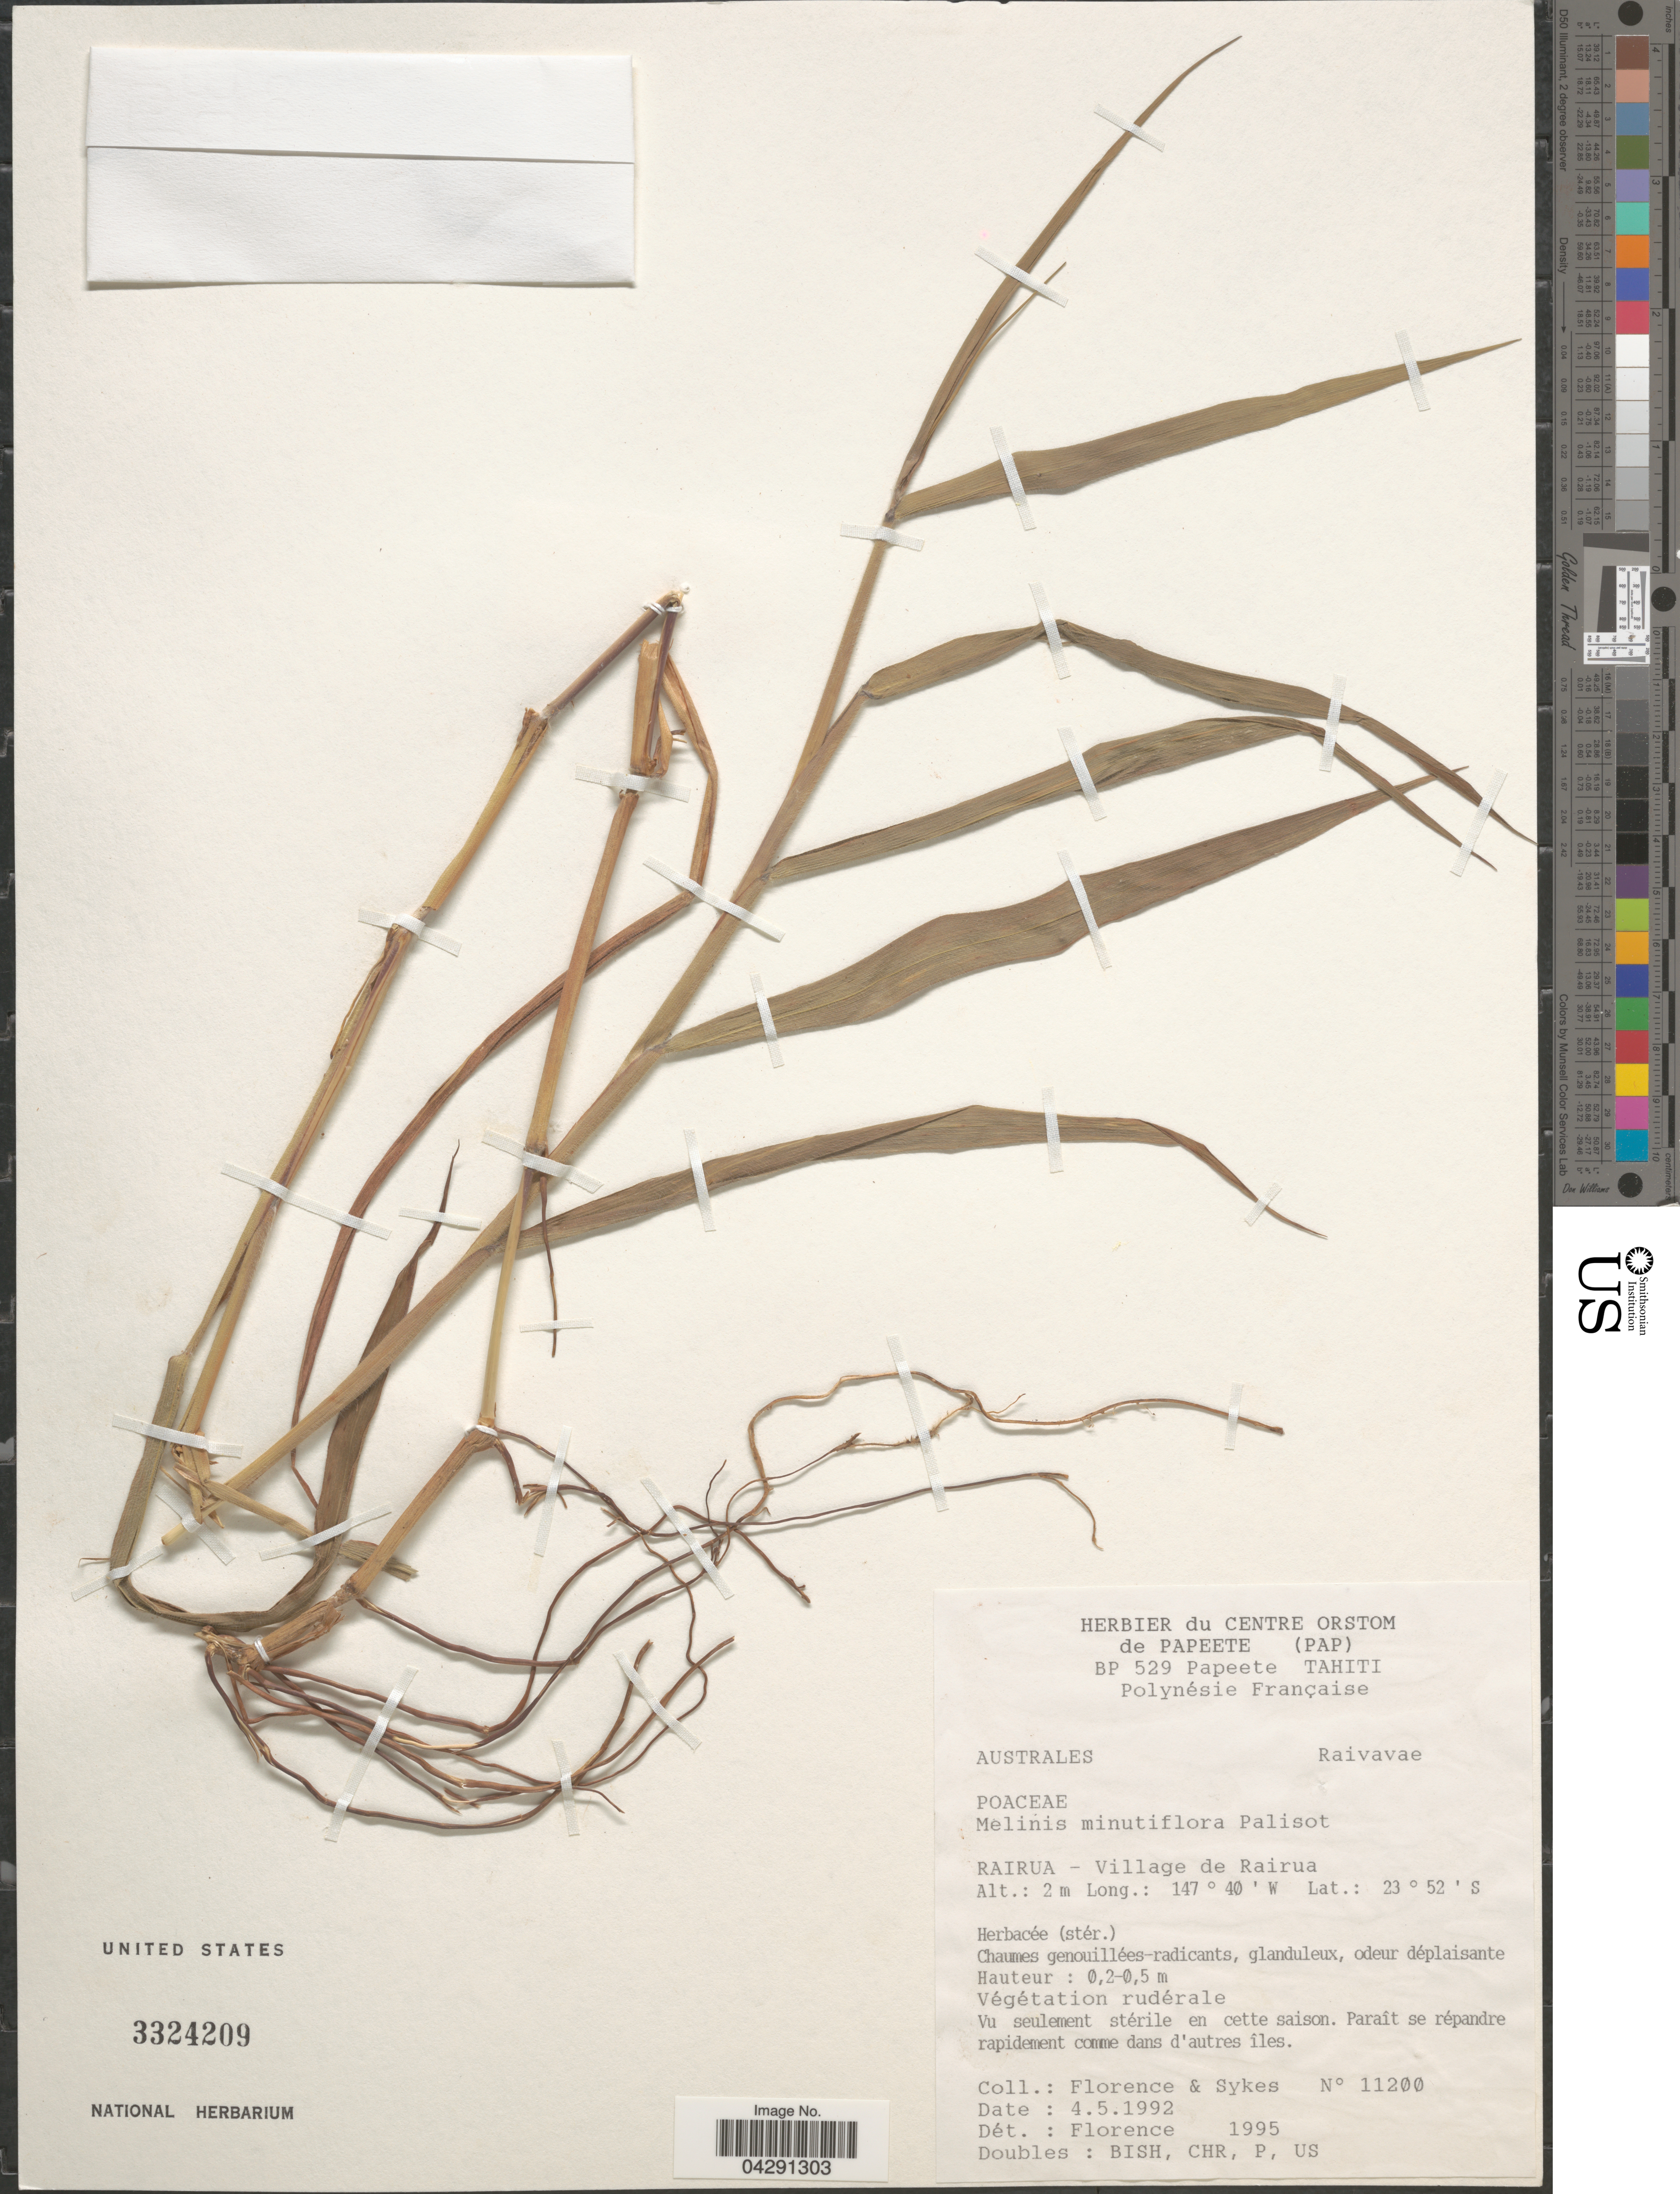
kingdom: Plantae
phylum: Tracheophyta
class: Liliopsida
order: Poales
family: Poaceae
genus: Melinis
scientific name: Melinis minutiflora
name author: P. Beauv.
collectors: -. Florence & Sykes, --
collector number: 11200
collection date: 1992-05-04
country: French Polynesia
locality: Polynésie Française. Australes. Raivavae. Rairua-Village de Rairua.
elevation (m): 2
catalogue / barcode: US 3324209